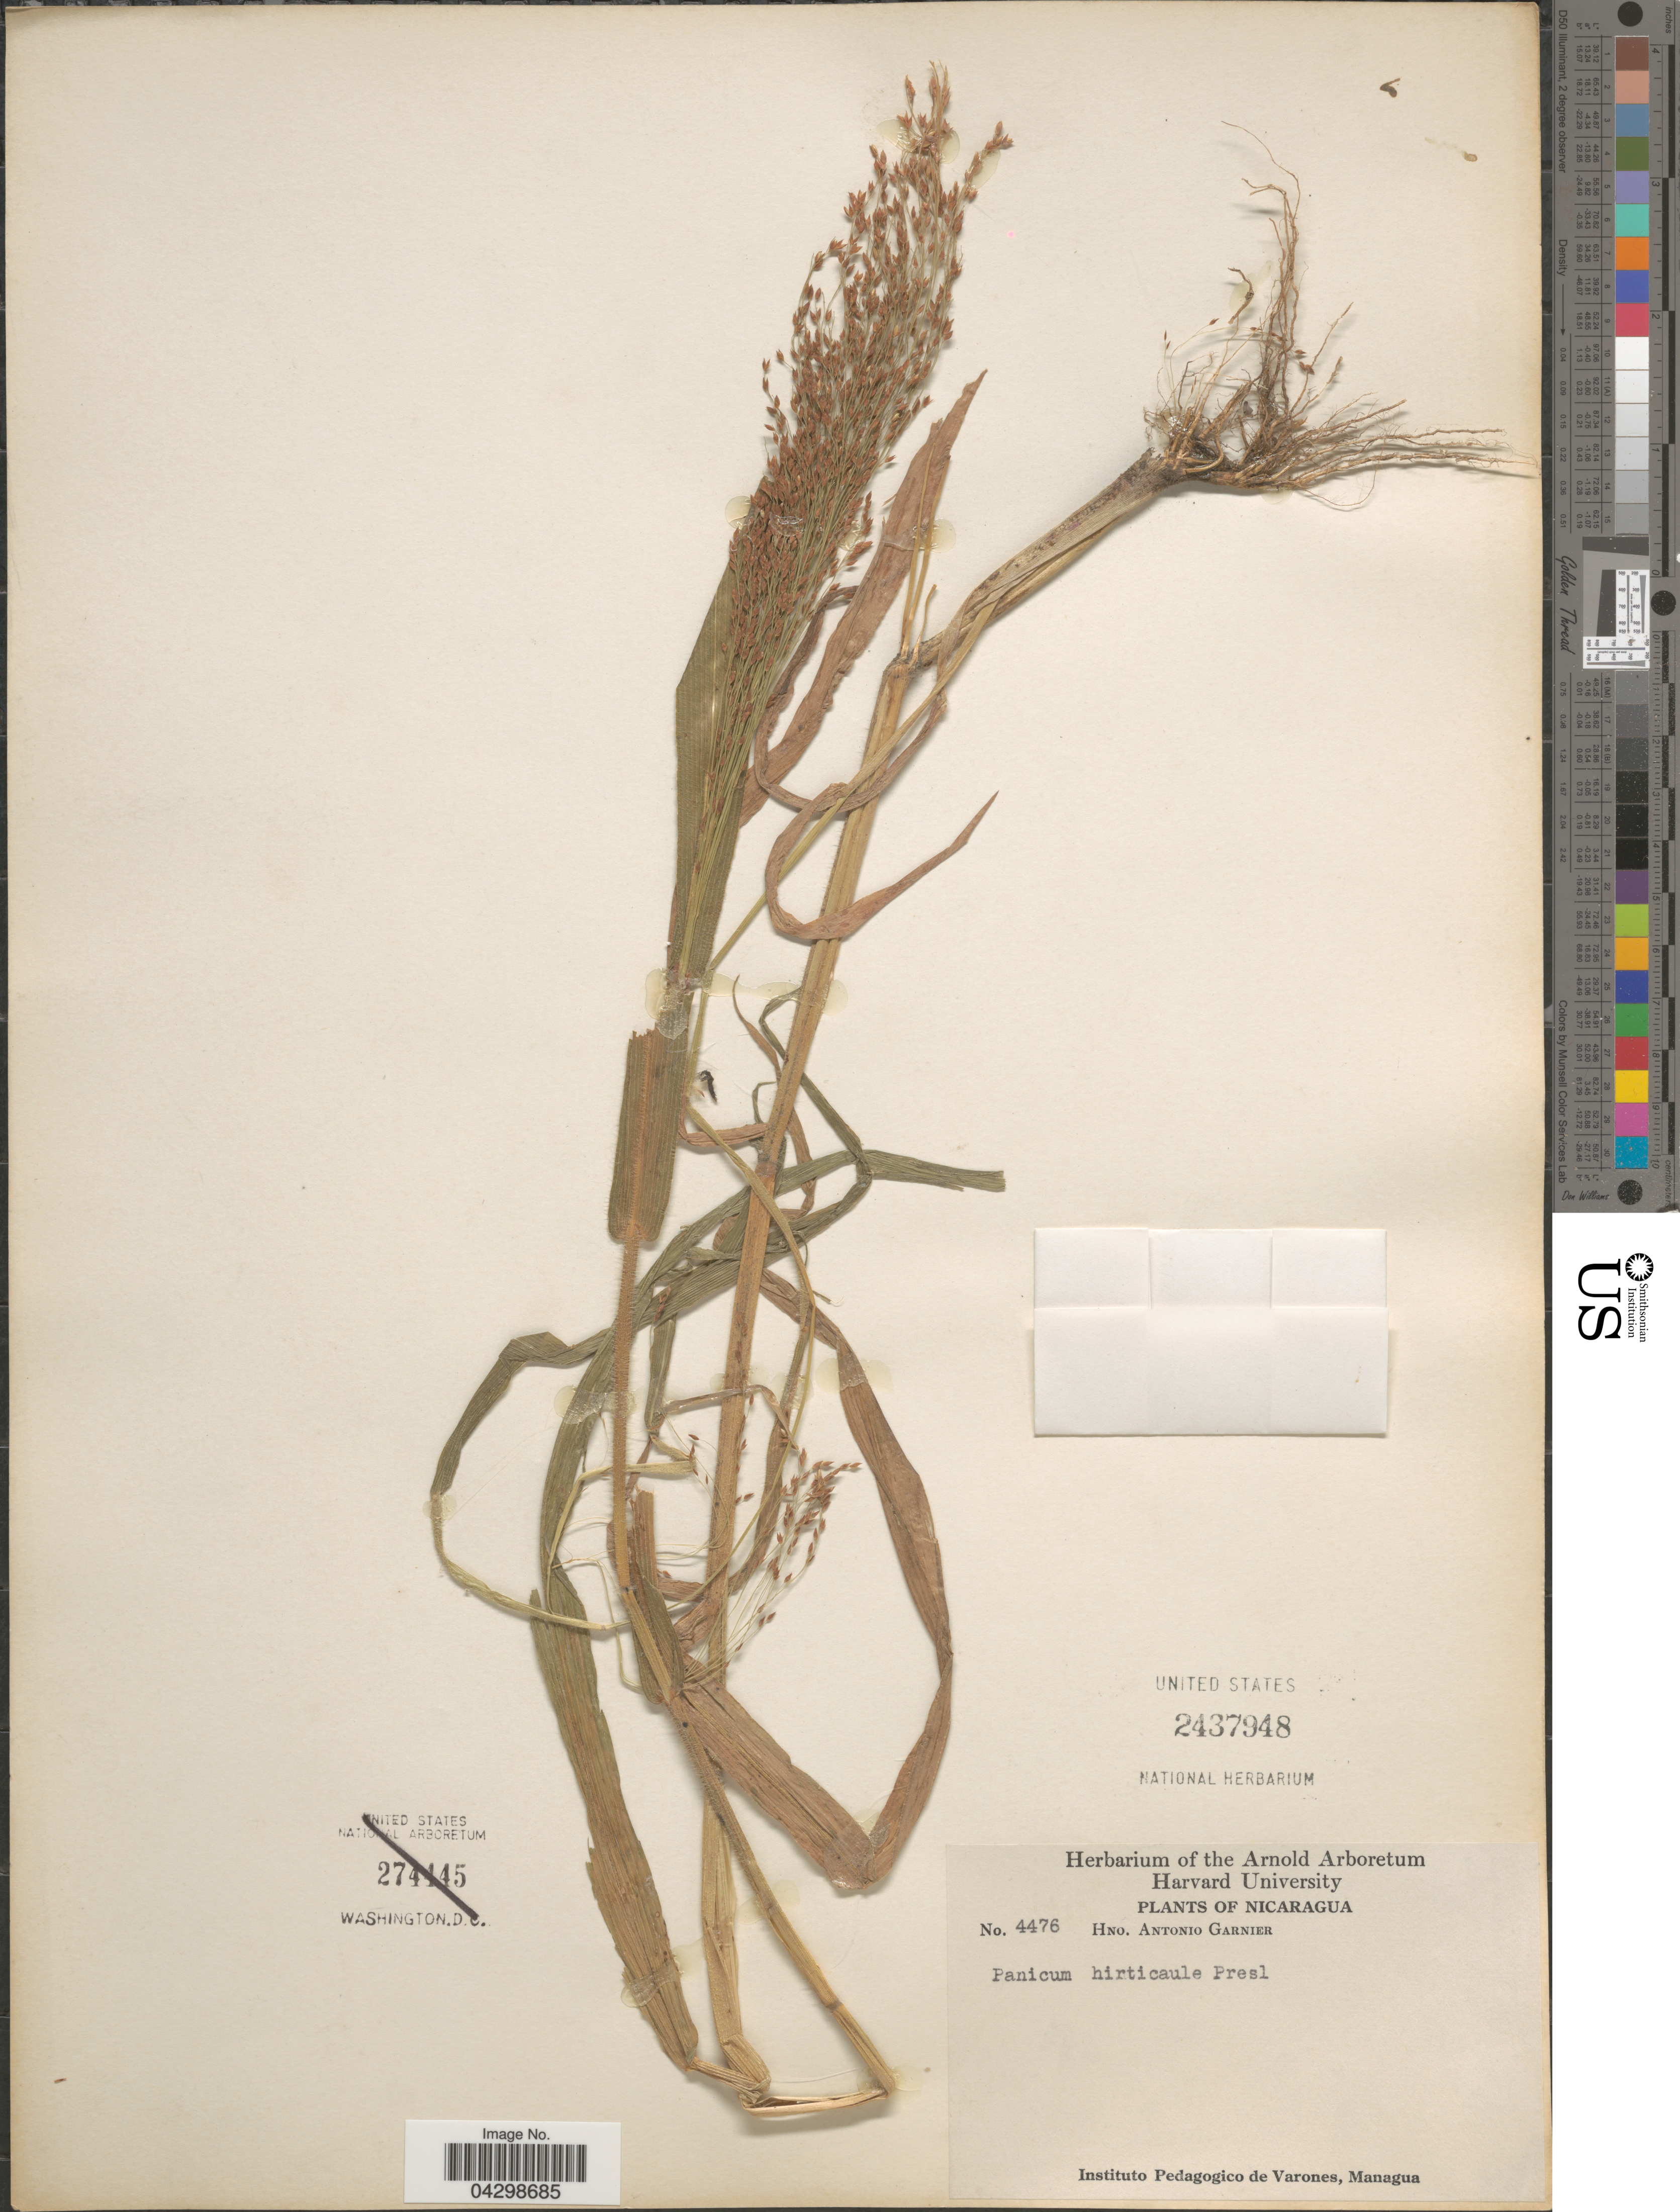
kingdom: Plantae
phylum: Tracheophyta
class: Liliopsida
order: Poales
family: Poaceae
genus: Panicum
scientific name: Panicum hirticaule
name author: J. Presl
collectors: Bro. A. Garnier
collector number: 4476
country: Nicaragua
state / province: Managua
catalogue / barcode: US 2437948